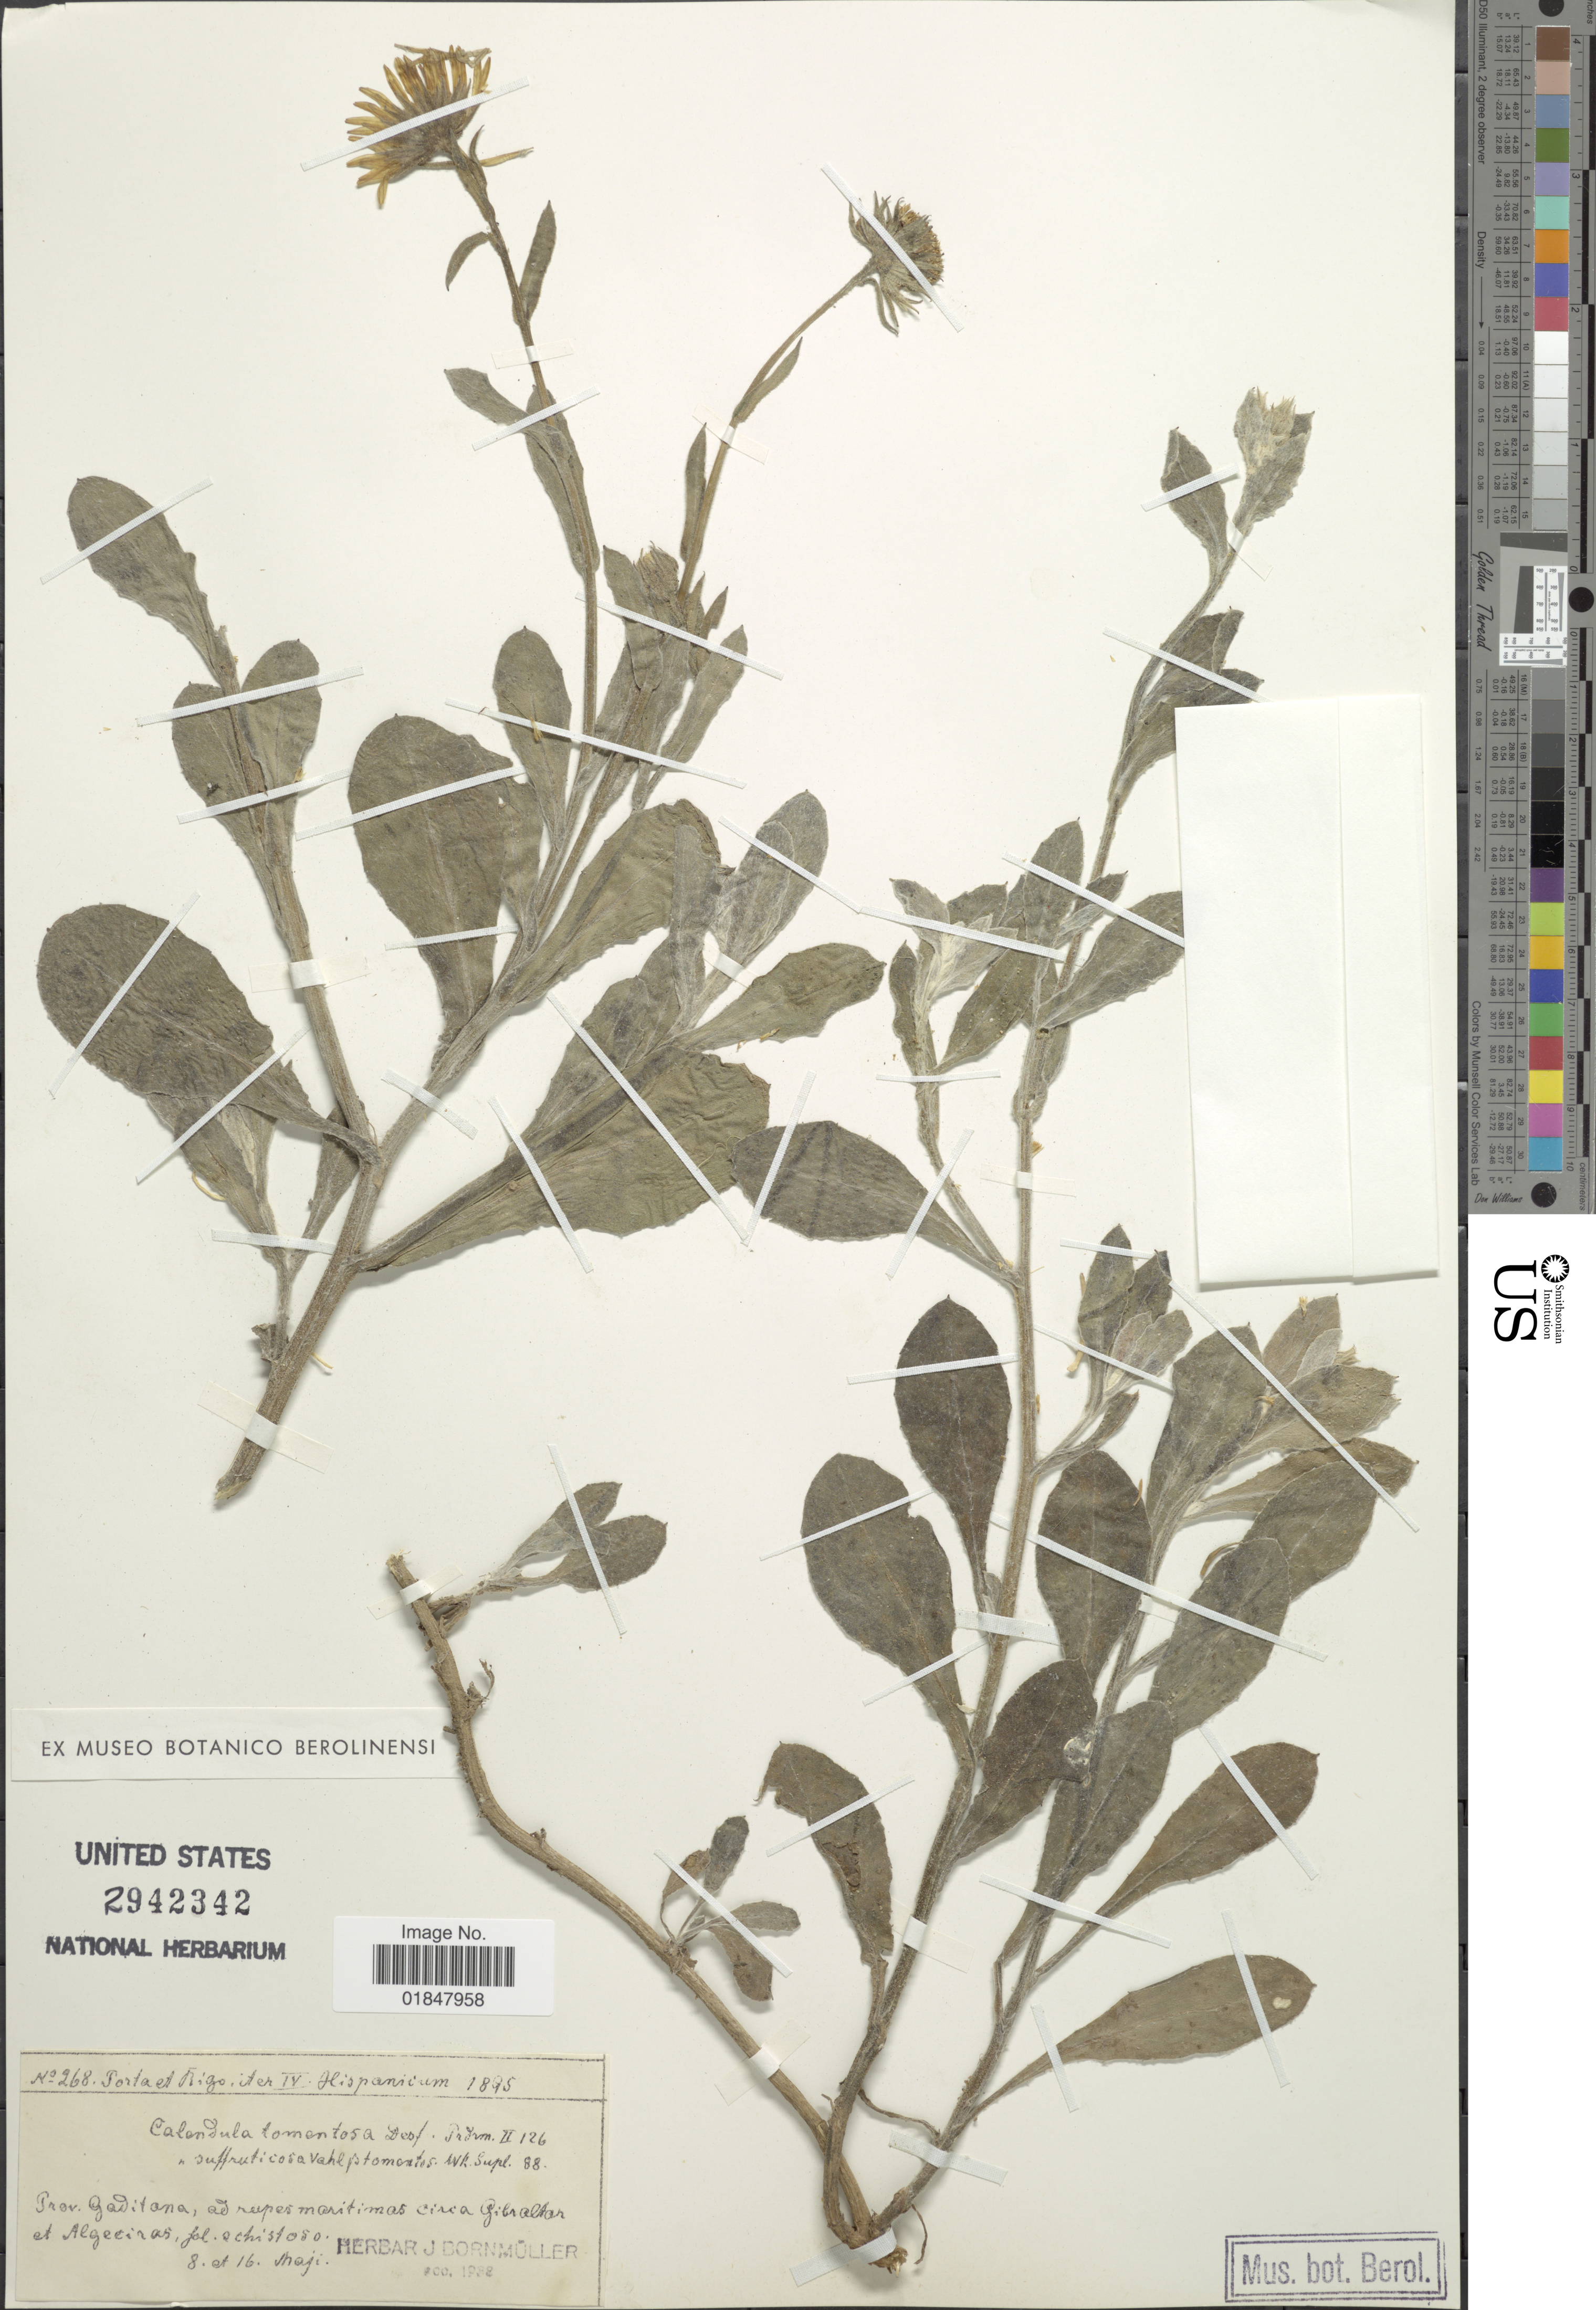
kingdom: Plantae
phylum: Tracheophyta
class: Magnoliopsida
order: Asterales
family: Asteraceae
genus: Calendula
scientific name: Calendula suffruticosa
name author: Vahl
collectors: P. Porta & -- Rigo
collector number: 268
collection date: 1895-05-08/1895-05-16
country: Spain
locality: Prov. Gaditana, ad rupes maritimas circa Gibraltar et Algeciras.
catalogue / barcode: US 2942342